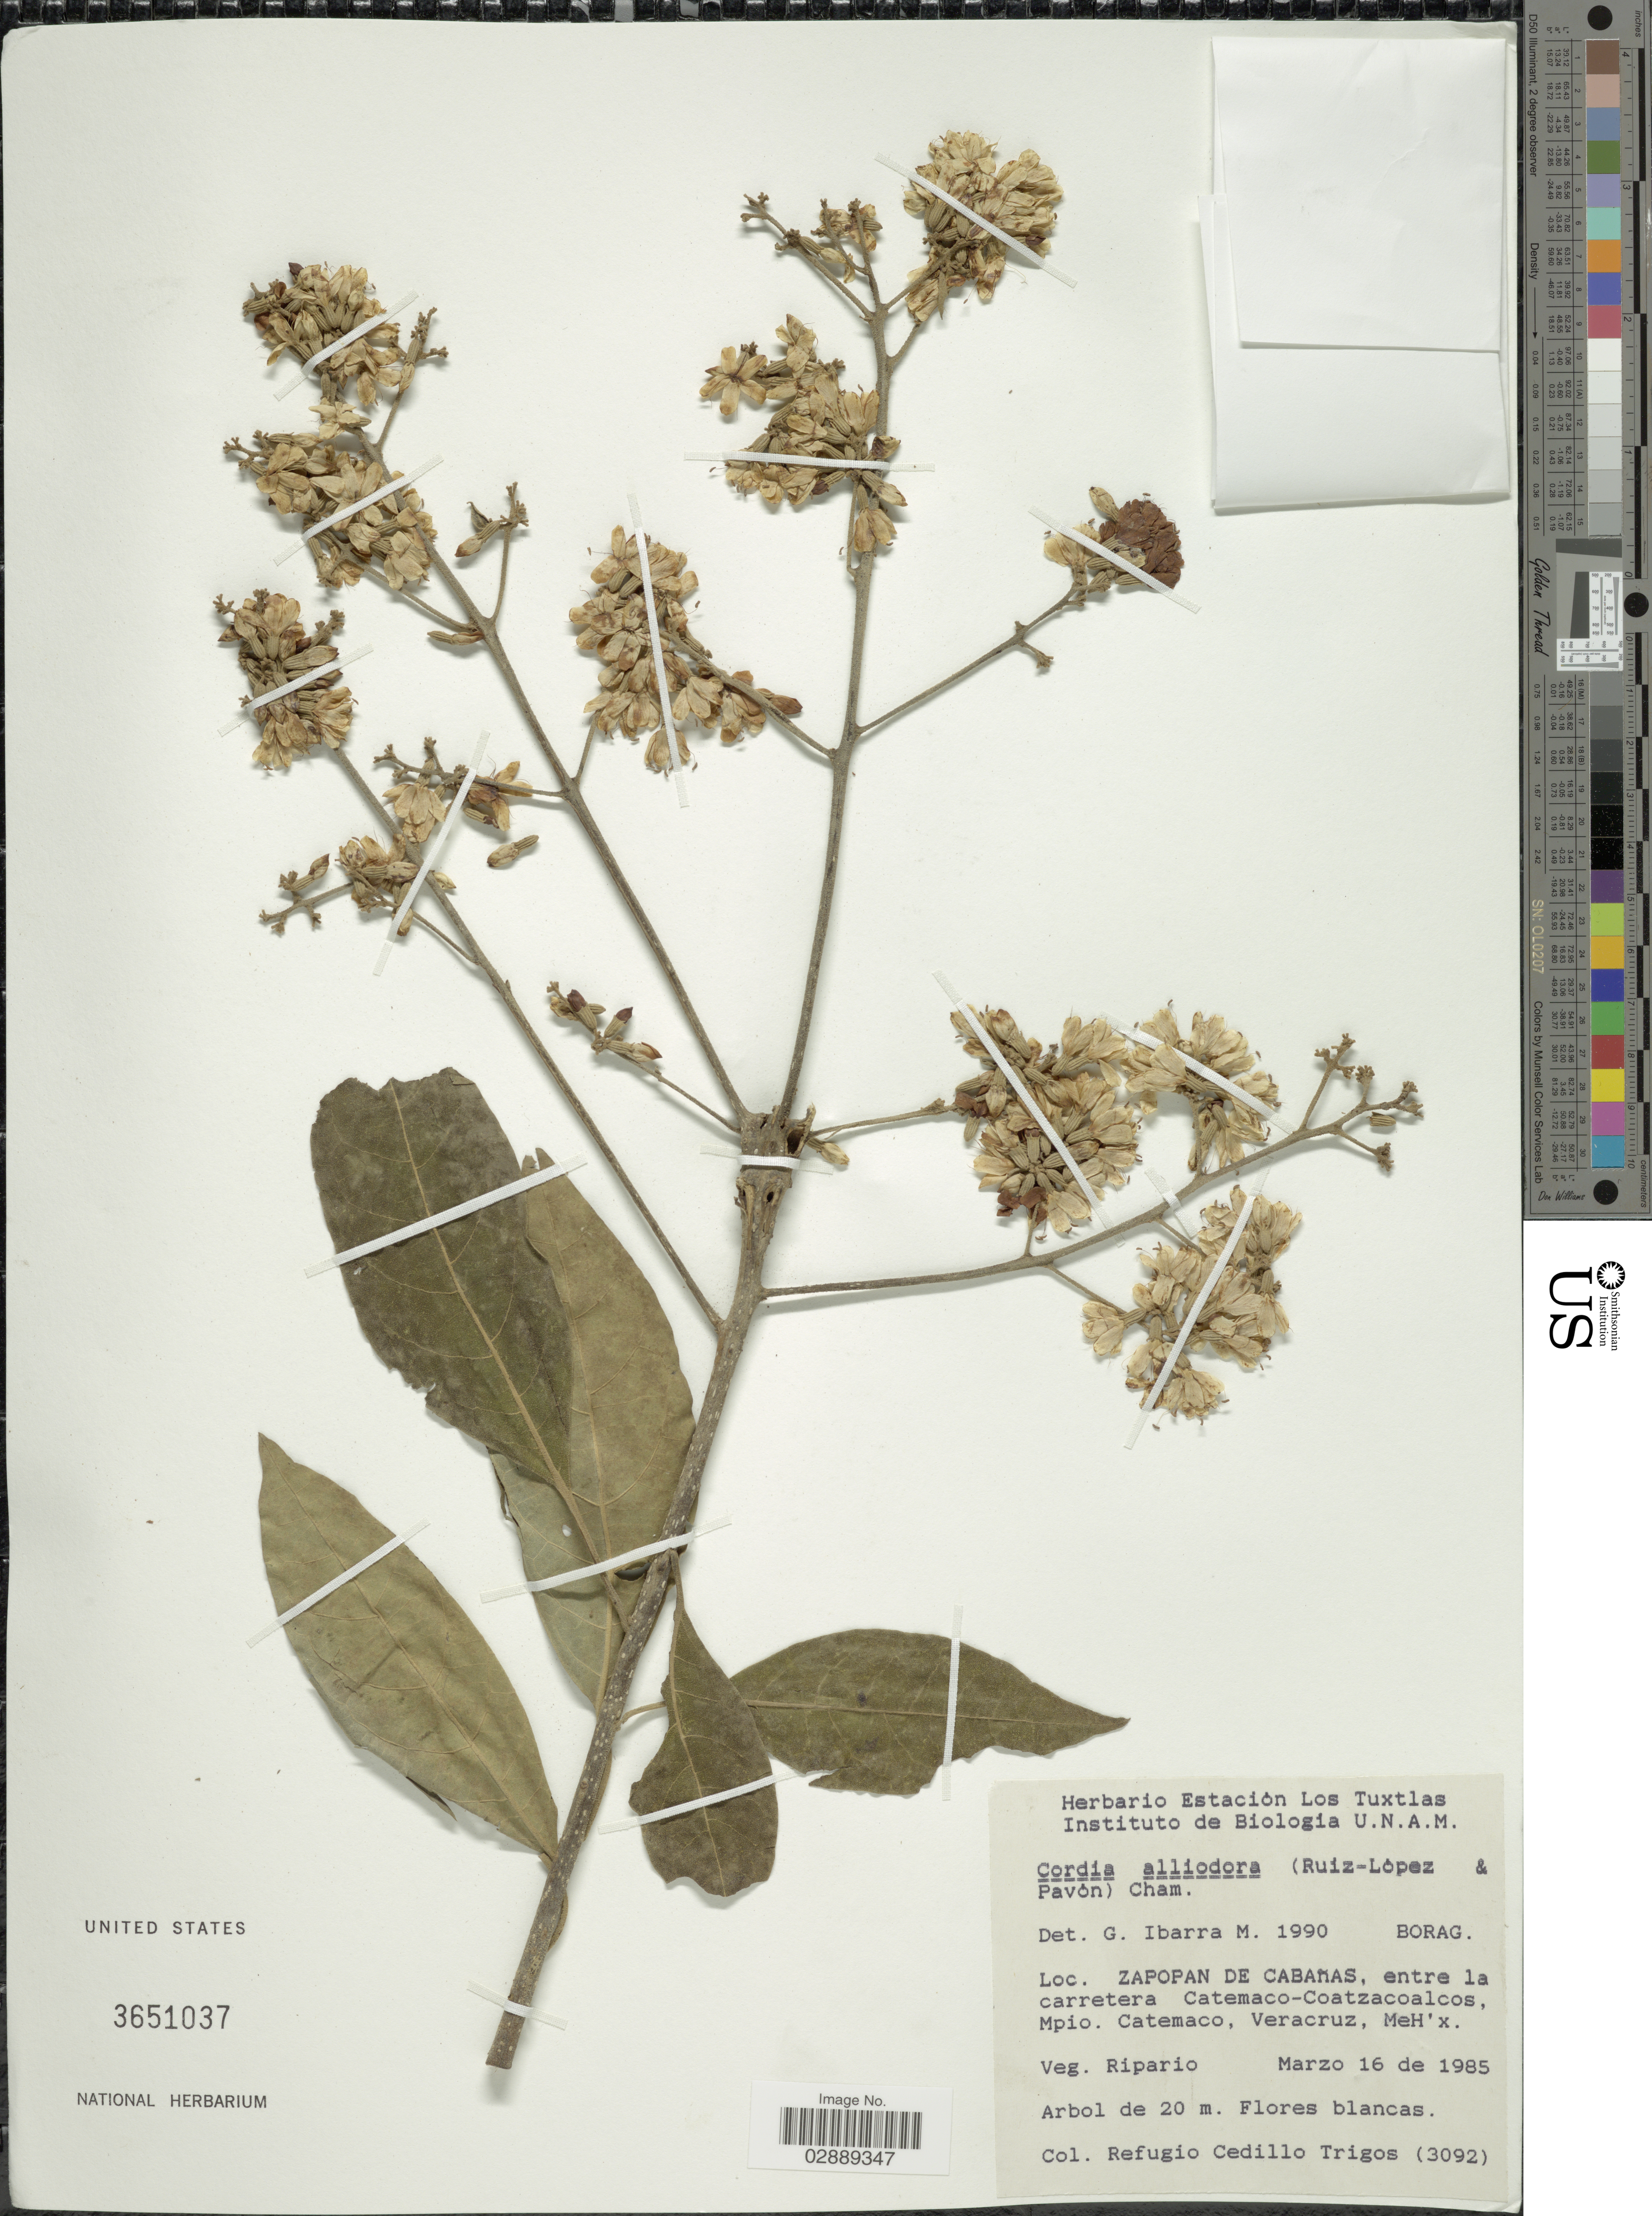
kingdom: Plantae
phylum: Tracheophyta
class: Magnoliopsida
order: Boraginales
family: Cordiaceae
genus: Cordia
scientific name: Cordia alliodora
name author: (Ruiz & Pav.) Oken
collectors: R. CedilloT.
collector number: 3092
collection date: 1985-03-16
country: Mexico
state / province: Veracruz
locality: Zapopan de Cabañas, entre la carretera Catemaco-Coatzacoalcos, Mpio. Catemaco, Veracruz, MeH'x. Veg. Ripario.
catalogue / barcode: US 3651037